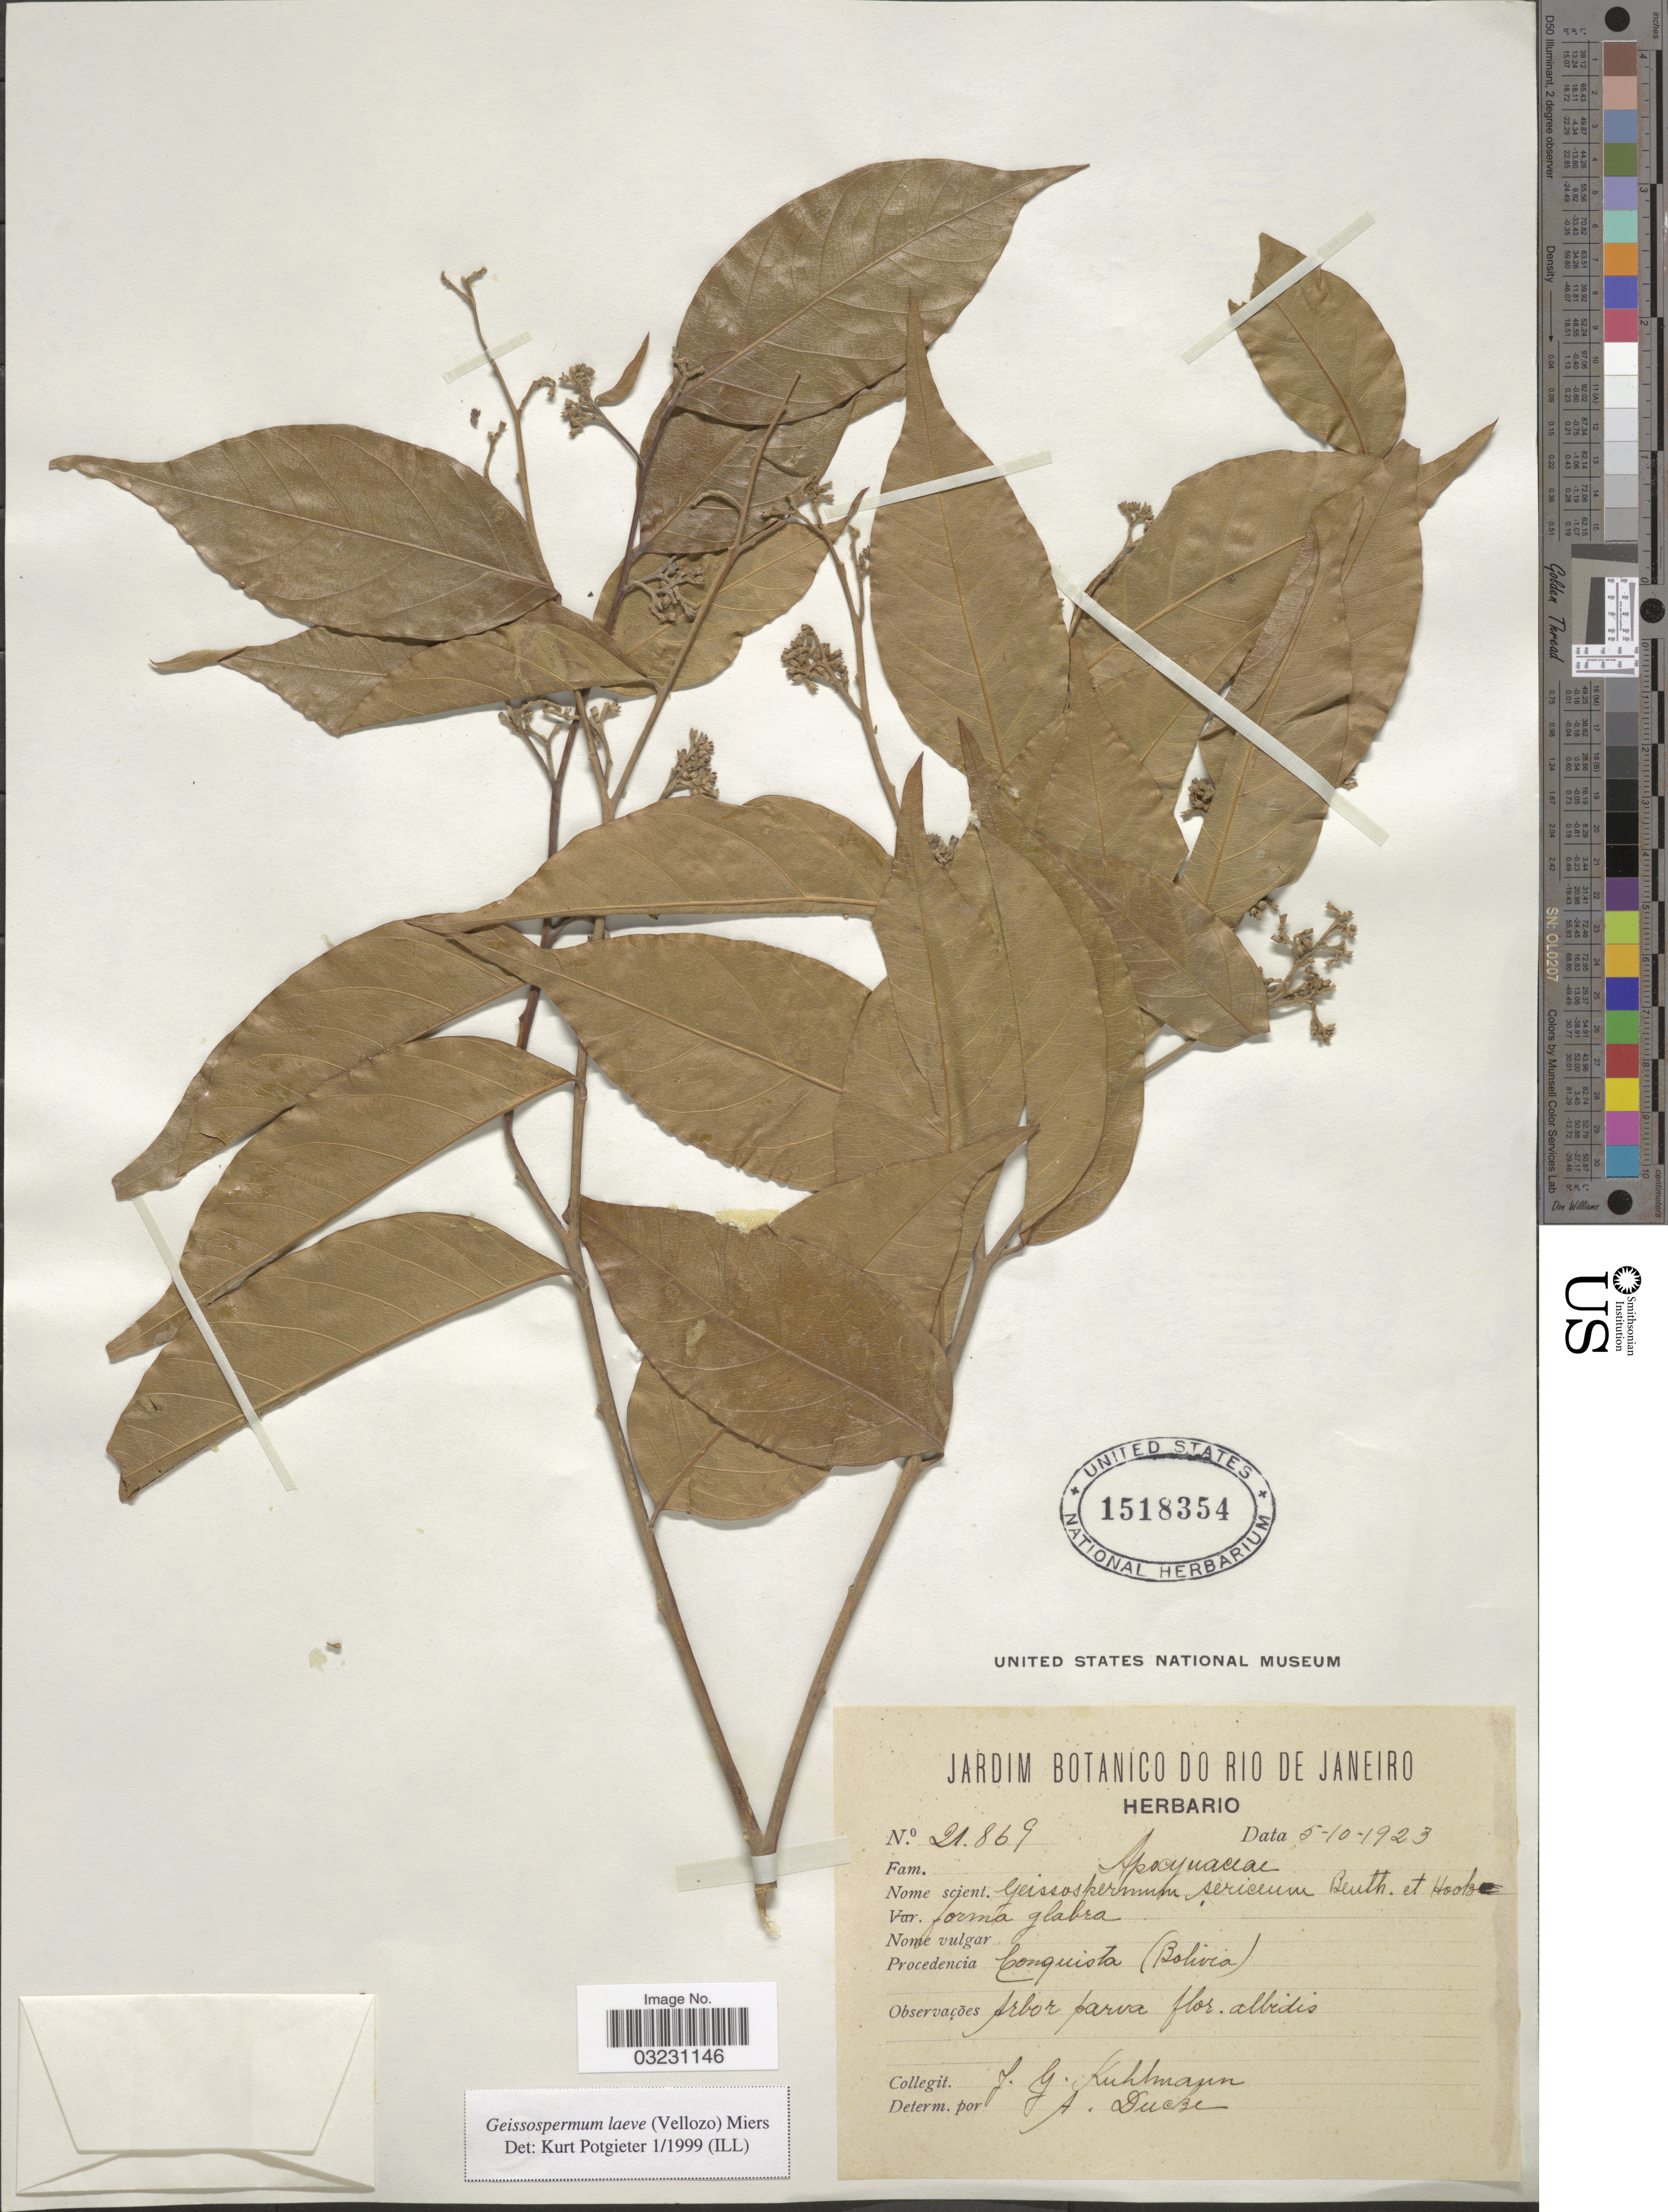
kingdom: Plantae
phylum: Tracheophyta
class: Magnoliopsida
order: Gentianales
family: Apocynaceae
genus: Geissospermum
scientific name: Geissospermum laeve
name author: (Thunb.) Miers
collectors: J. G. Kuhlmann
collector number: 21869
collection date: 1923-10-05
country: Bolivia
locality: Procedenica Conquista (Bolivia).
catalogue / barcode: US 1518354